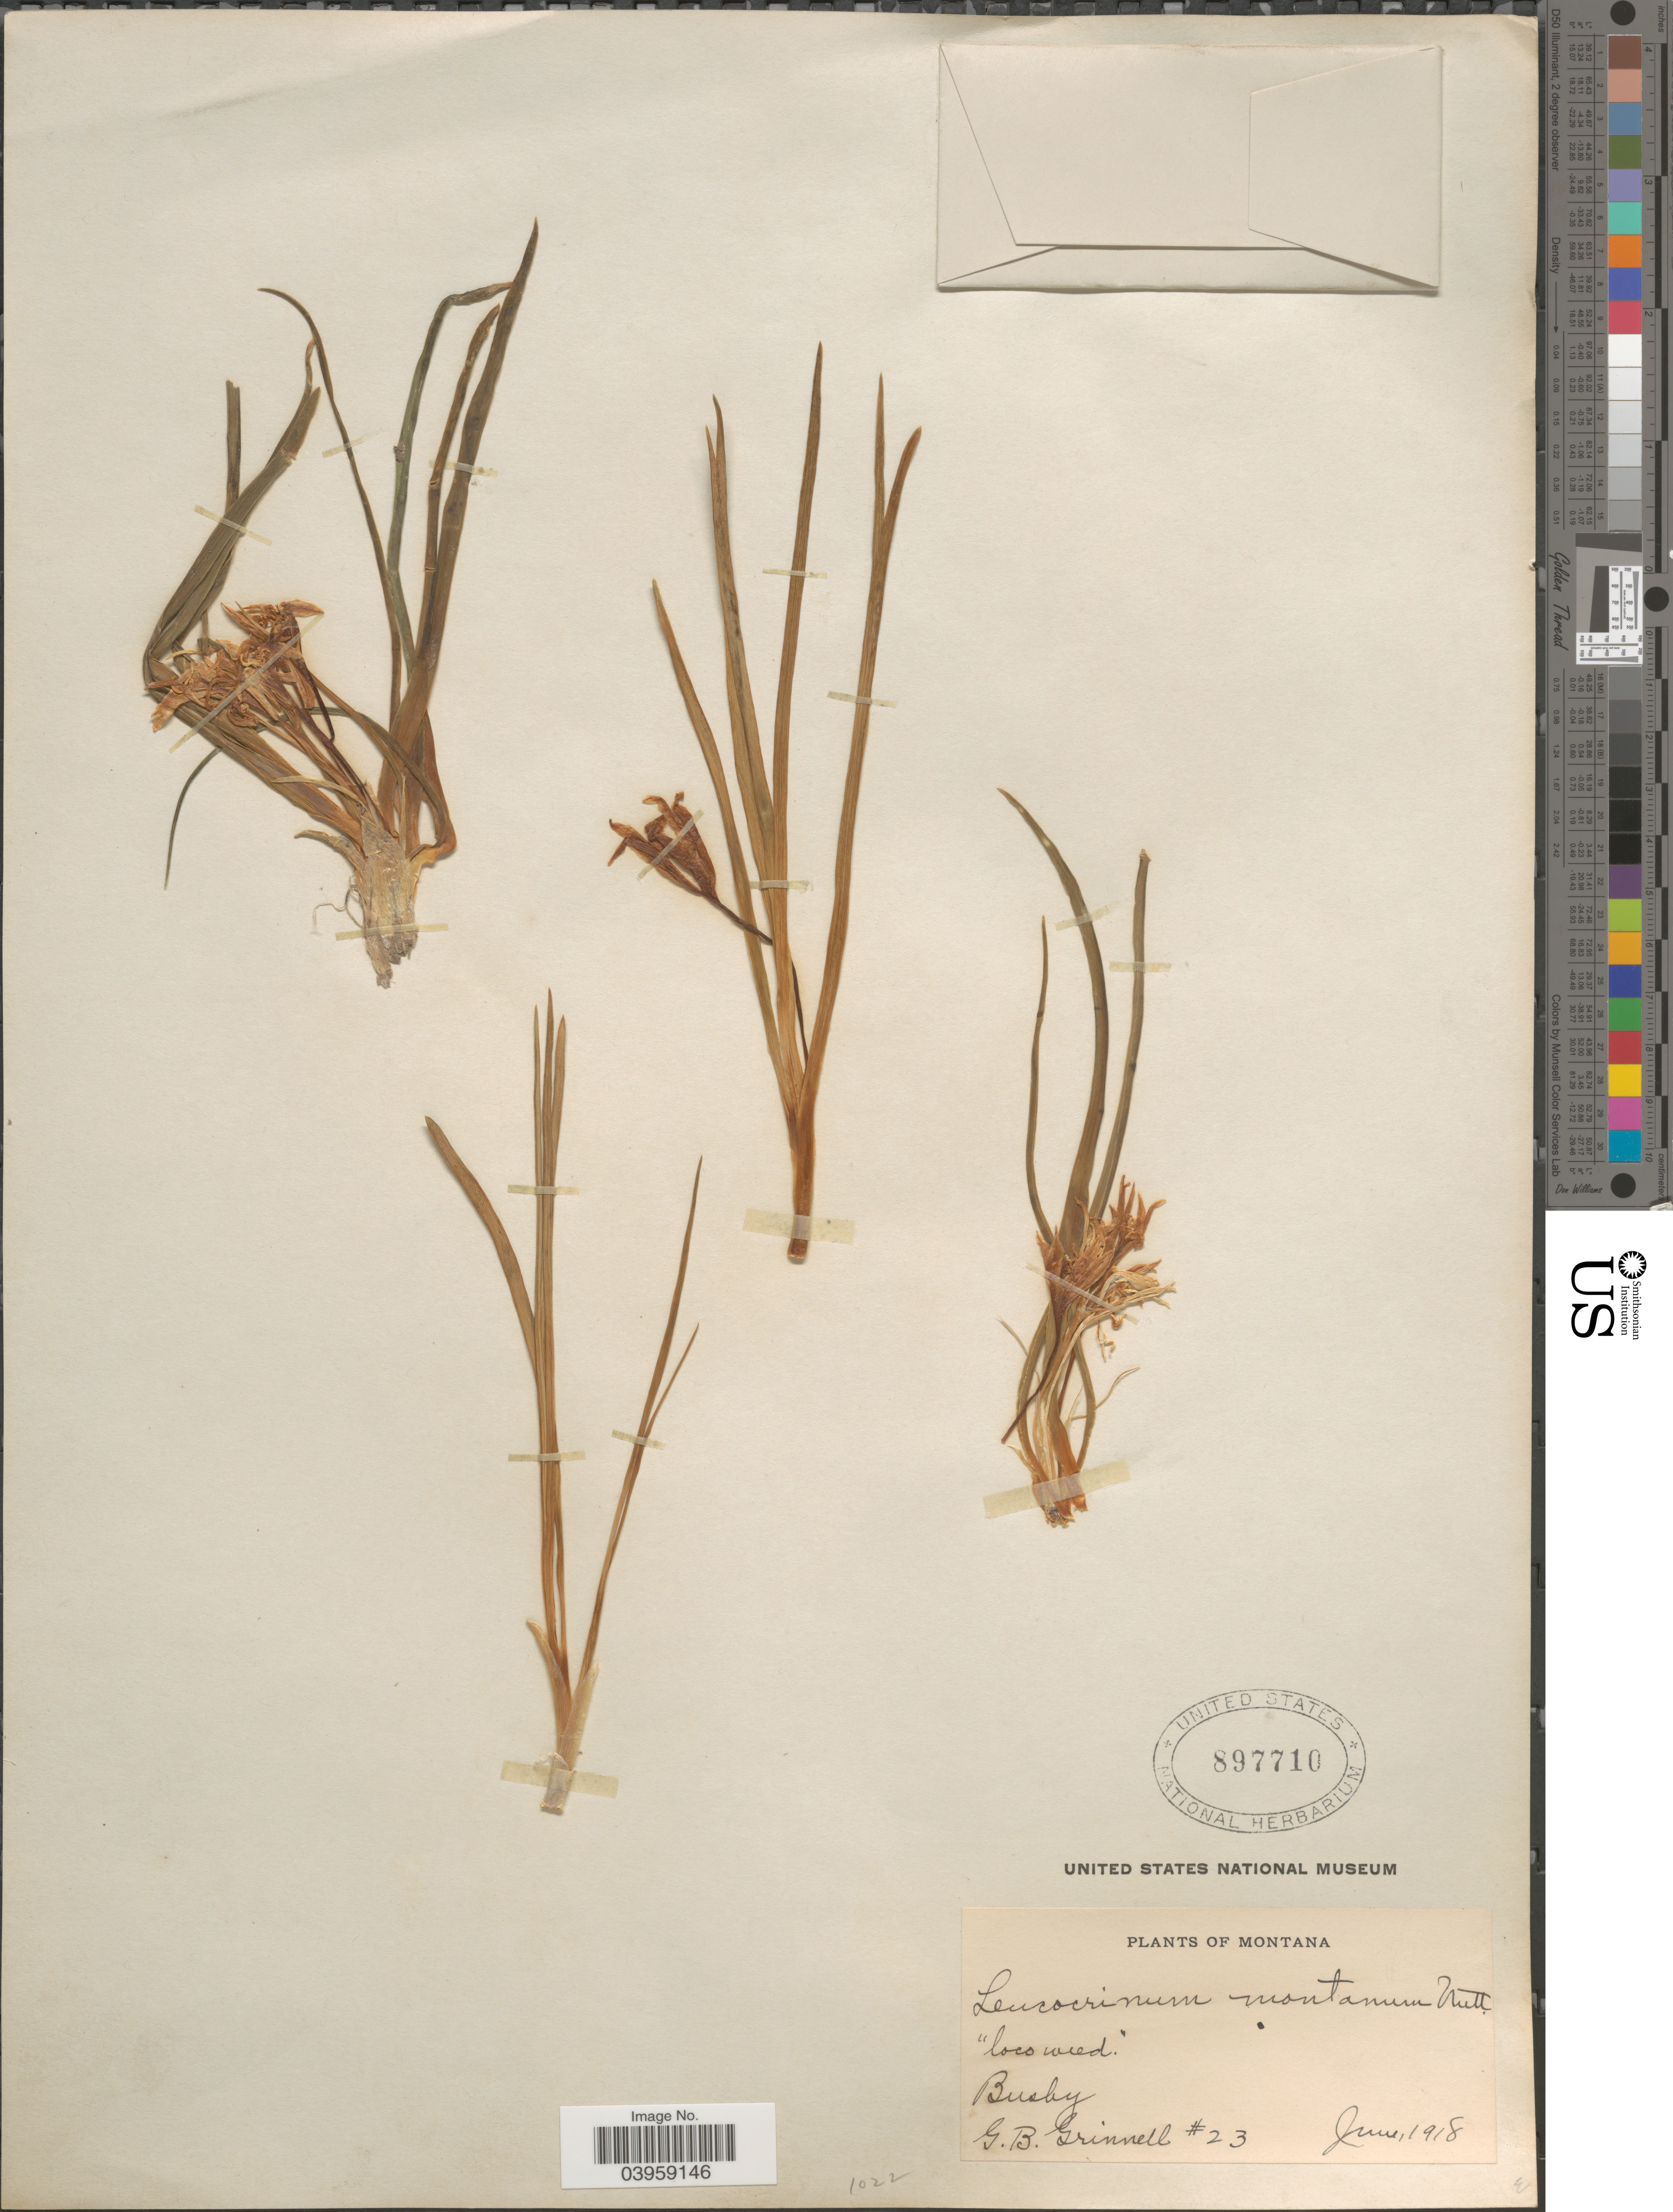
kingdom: Plantae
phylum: Tracheophyta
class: Liliopsida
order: Asparagales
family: Asparagaceae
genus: Leucocrinum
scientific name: Leucocrinum montanum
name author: Nutt.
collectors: G. Grinnell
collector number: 23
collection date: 1918-06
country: United States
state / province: Montana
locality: Busby.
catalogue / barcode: US 897710